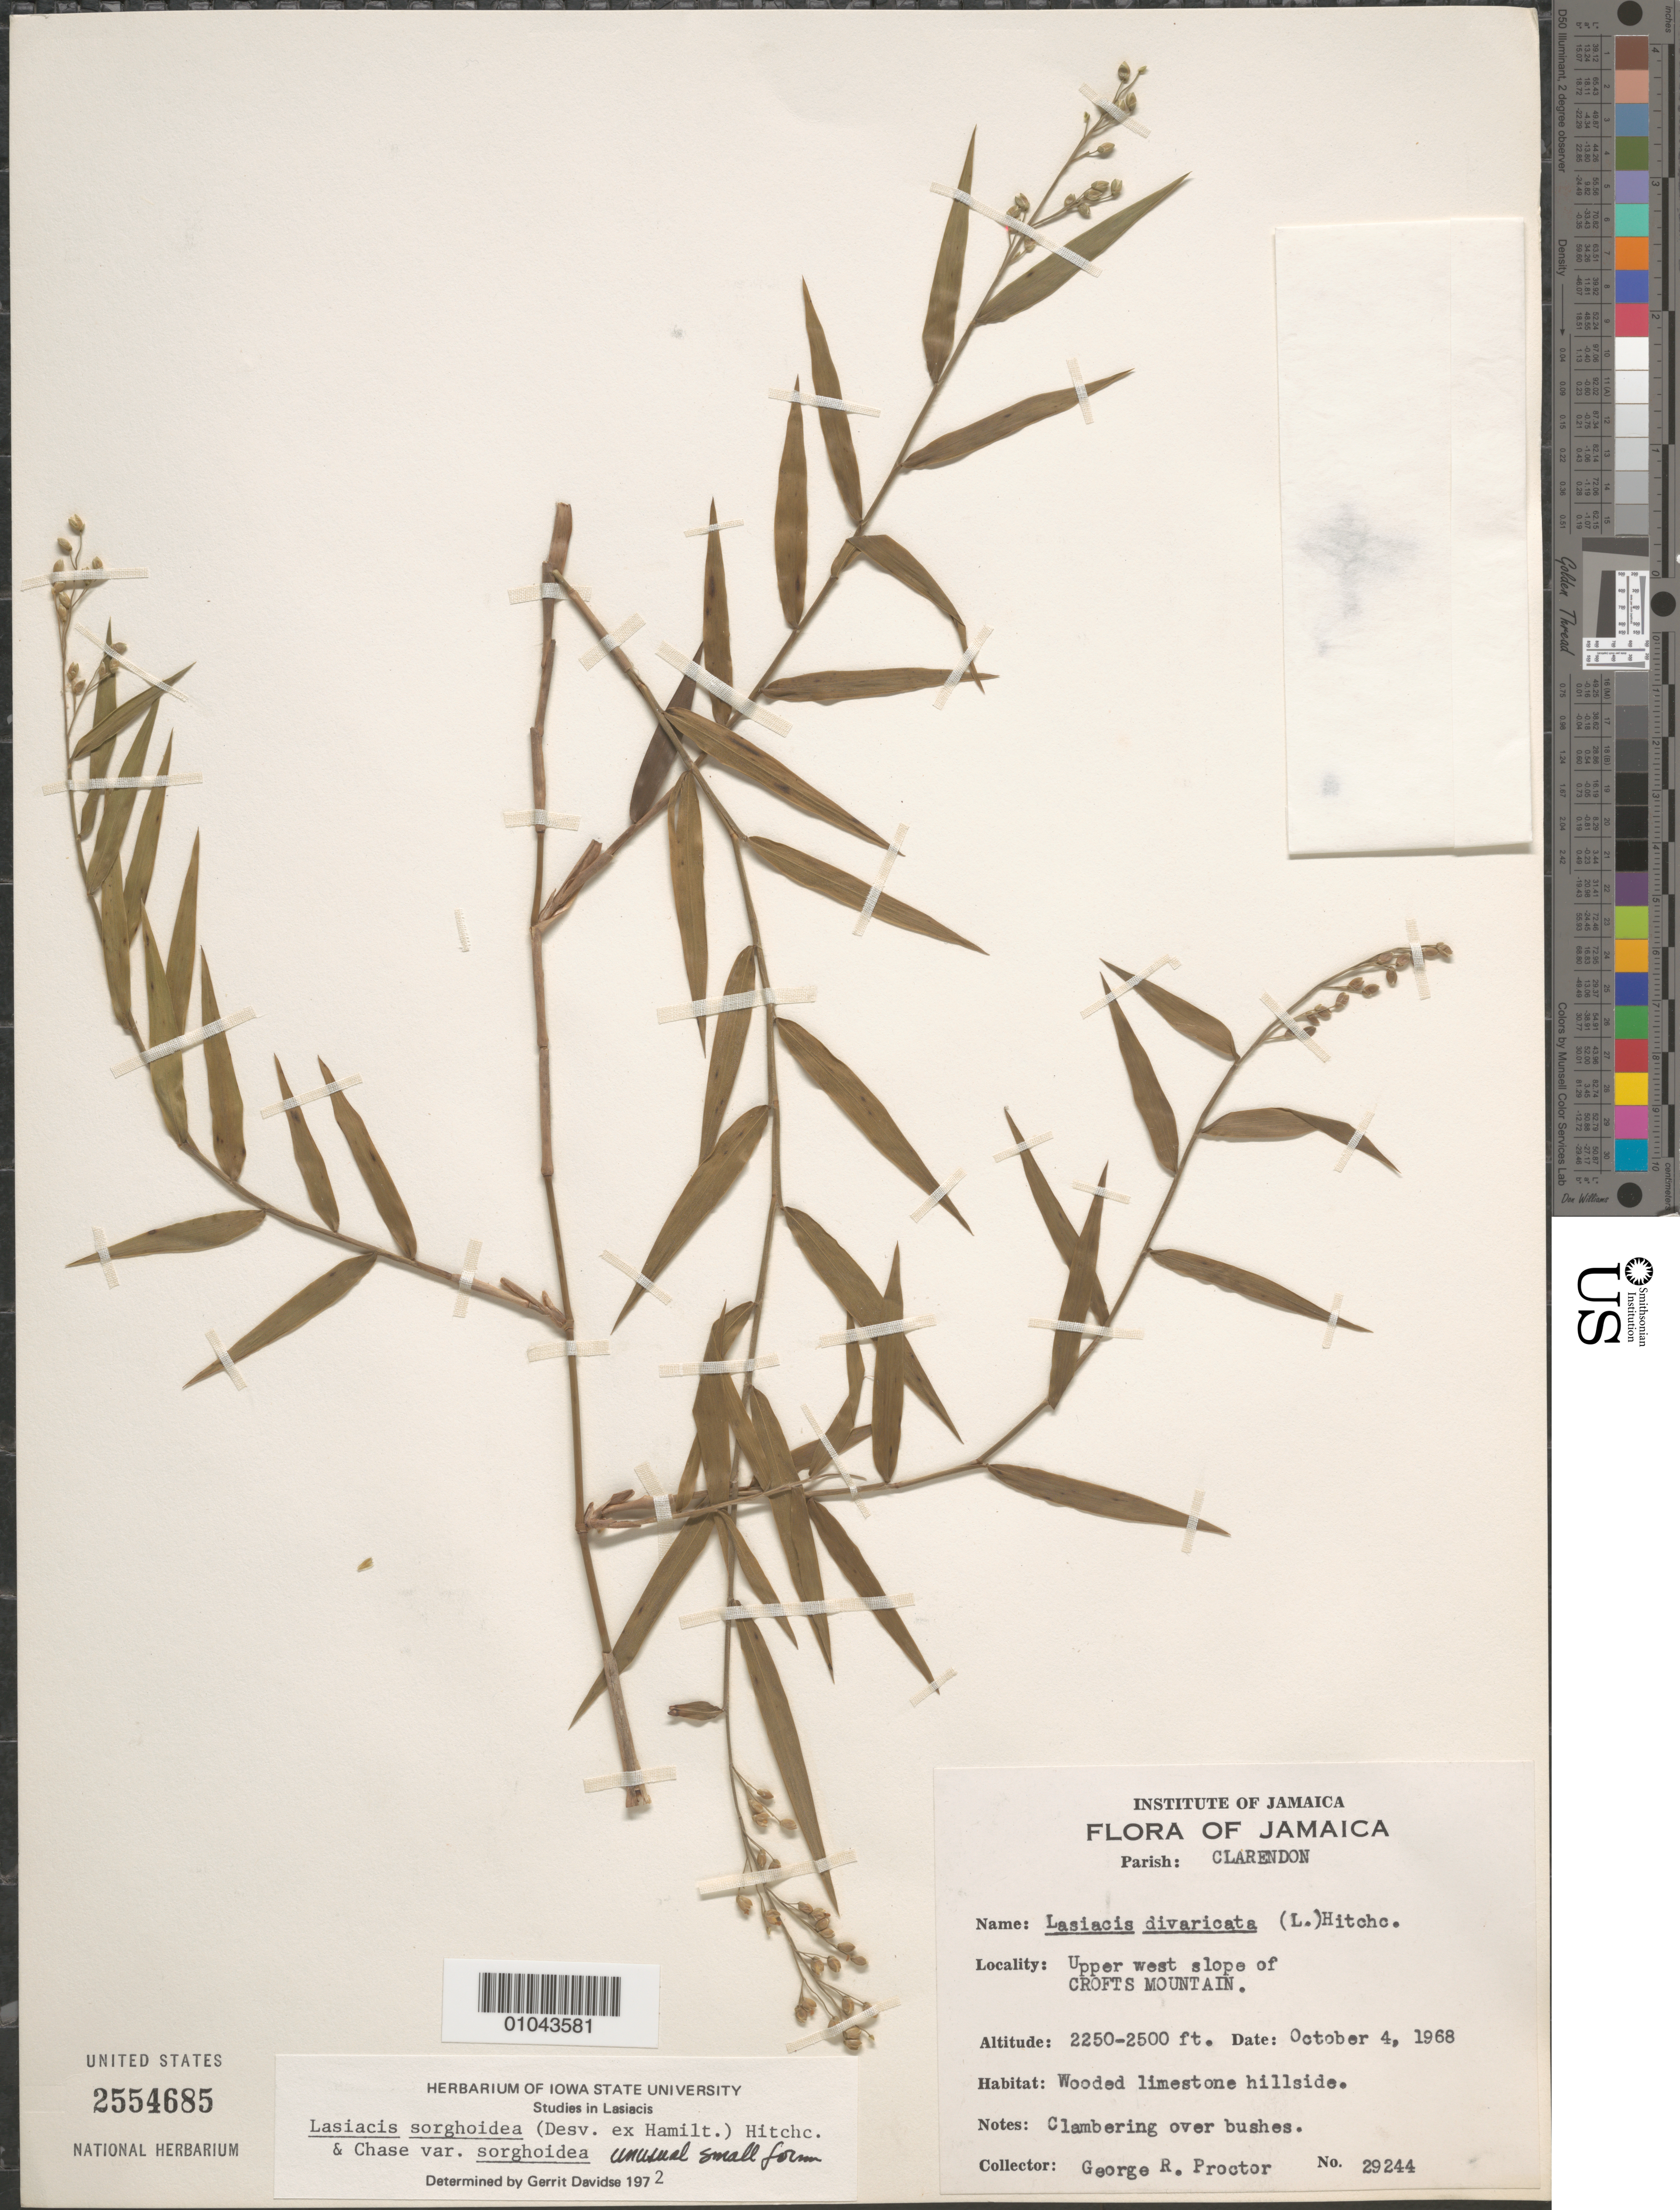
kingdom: Plantae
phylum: Tracheophyta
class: Liliopsida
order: Poales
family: Poaceae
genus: Lasiacis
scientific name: Lasiacis sorghoidea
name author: (Desv. ex Ham.) Hitchc. & Chase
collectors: G. R. Proctor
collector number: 29244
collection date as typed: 04 Oct 1968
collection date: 1968-10-04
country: Jamaica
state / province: Clarendon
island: Jamaica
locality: Upper West Slope of Crofts Mountain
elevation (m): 686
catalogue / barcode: US 2554685